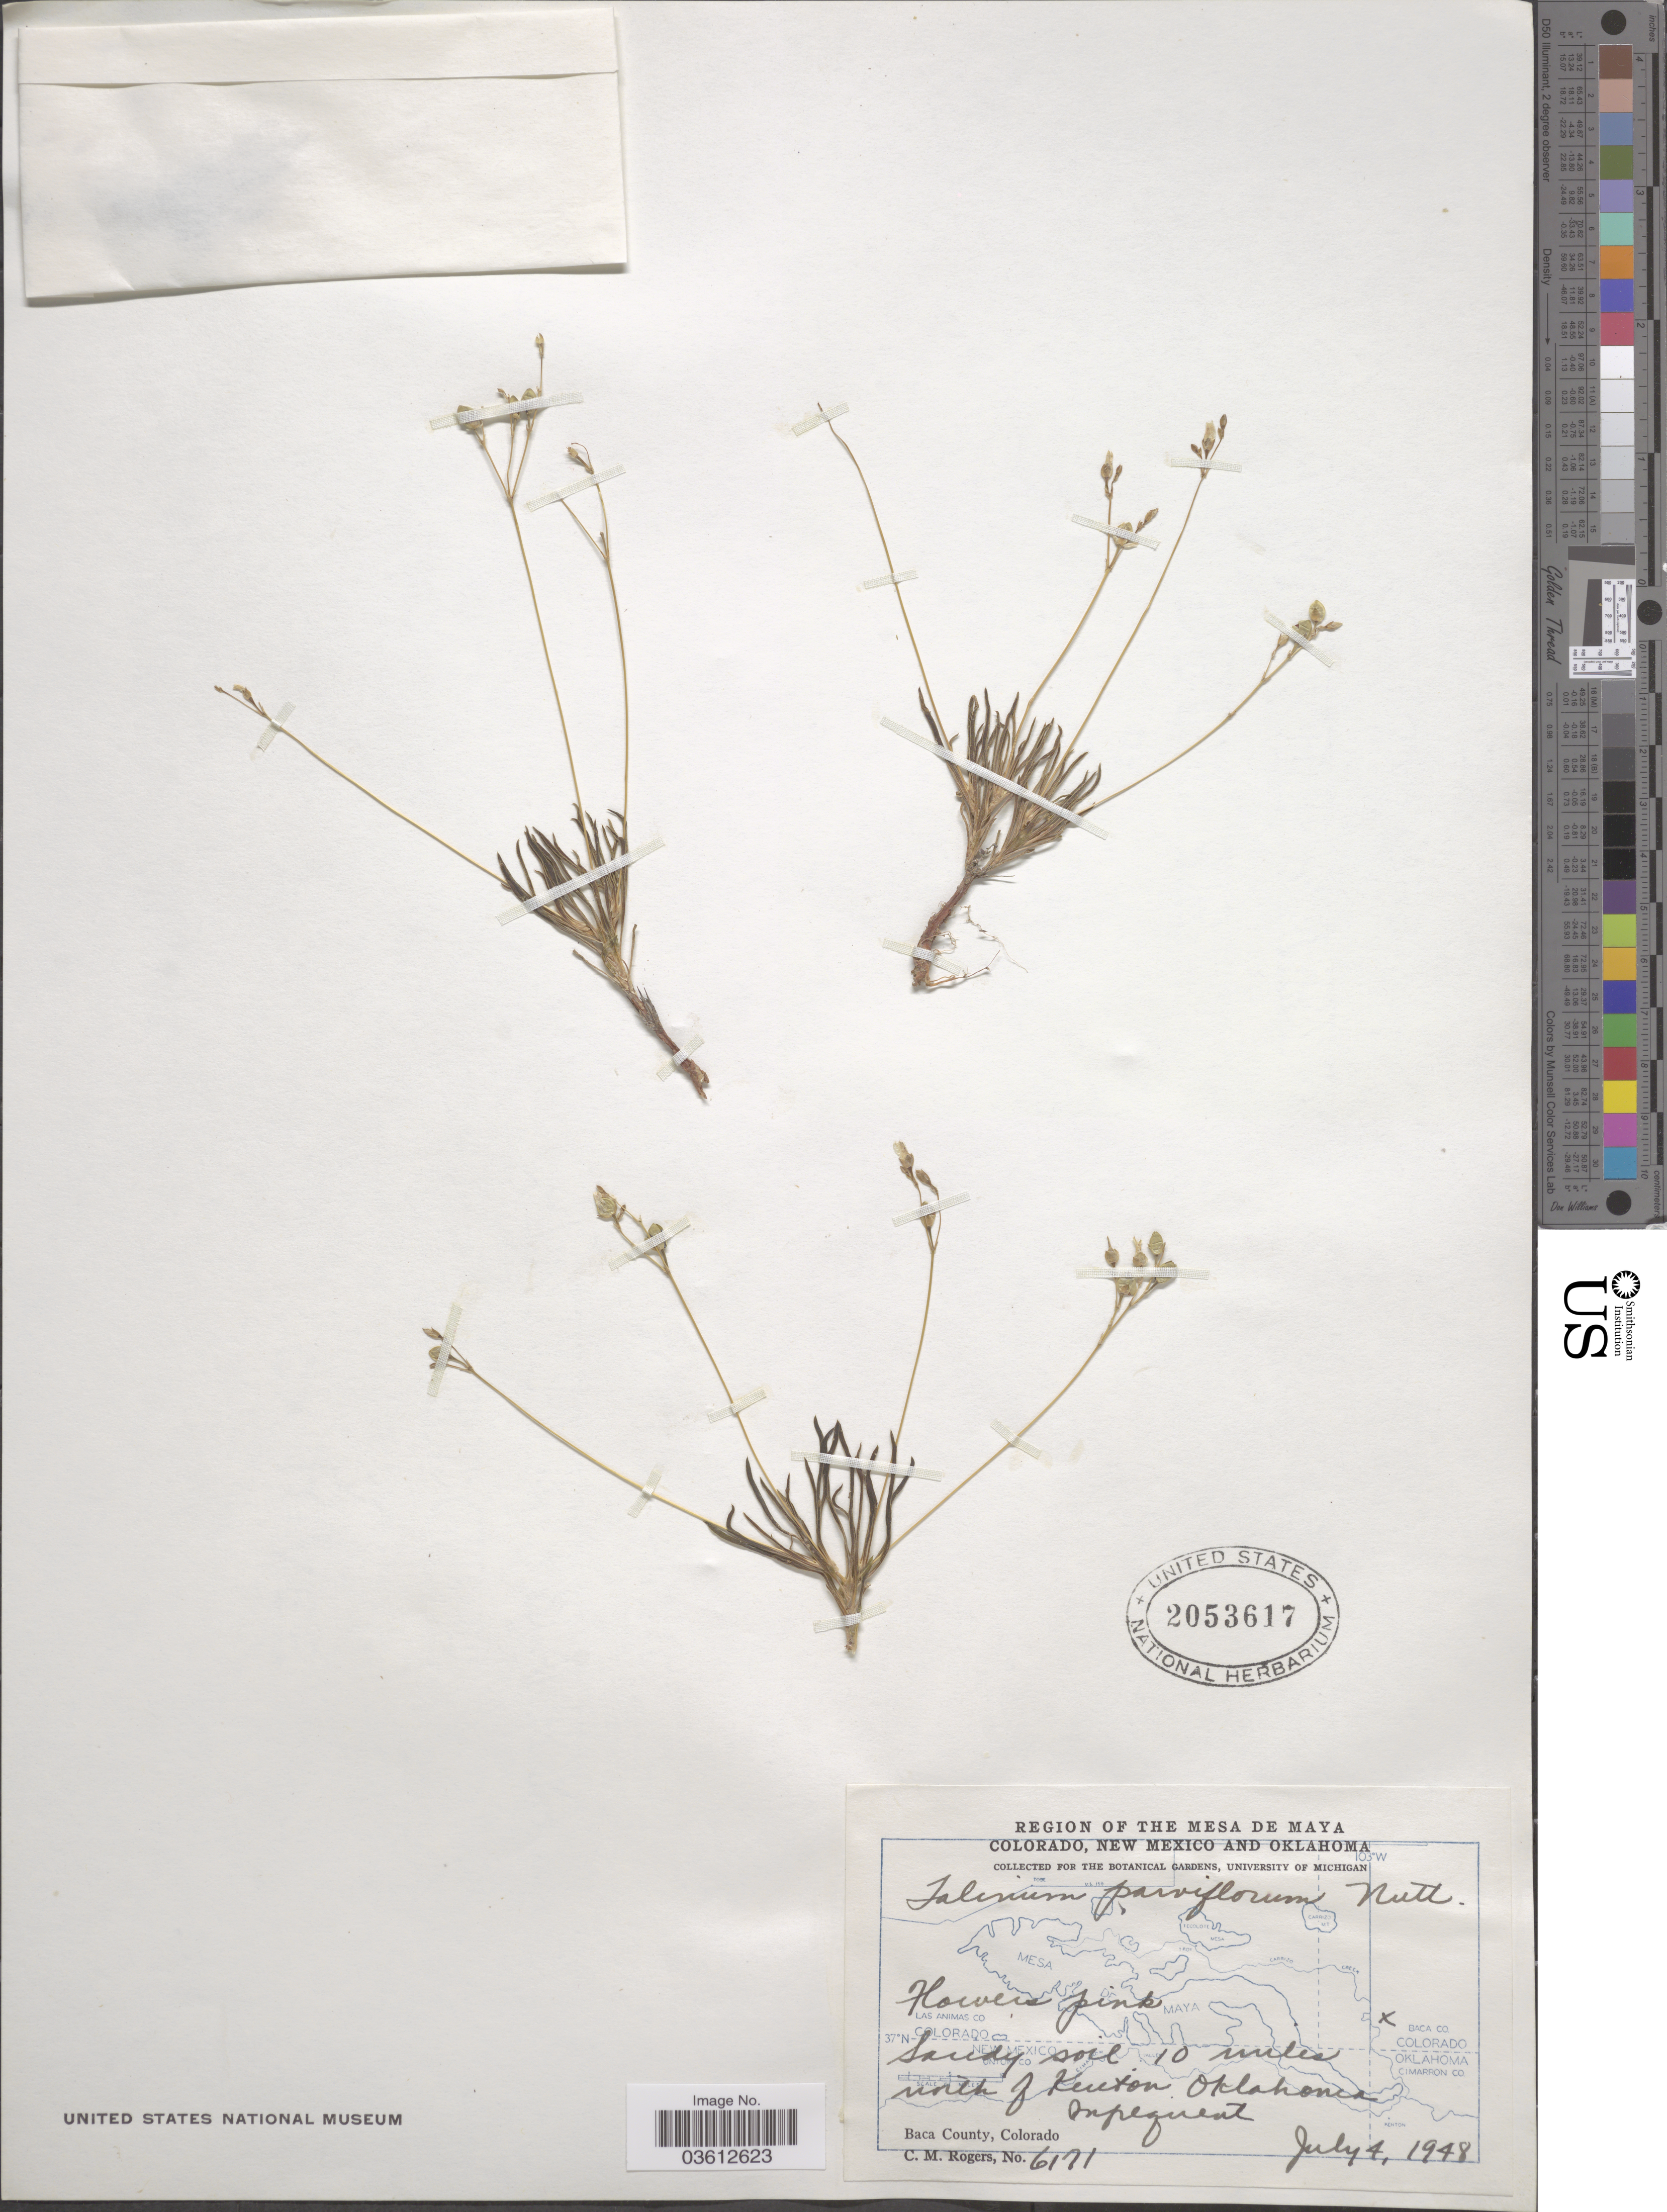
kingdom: Plantae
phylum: Tracheophyta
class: Magnoliopsida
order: Caryophyllales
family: Talinaceae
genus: Talinum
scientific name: Talinum parviflorum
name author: Nutt.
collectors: C. M. Rogers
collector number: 6171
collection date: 1948-07-04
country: United States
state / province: Colorado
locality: Mesa de Maya. 10 miles north of Kenton. Oklahoma. Baca County, Colorado.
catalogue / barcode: US 2053617